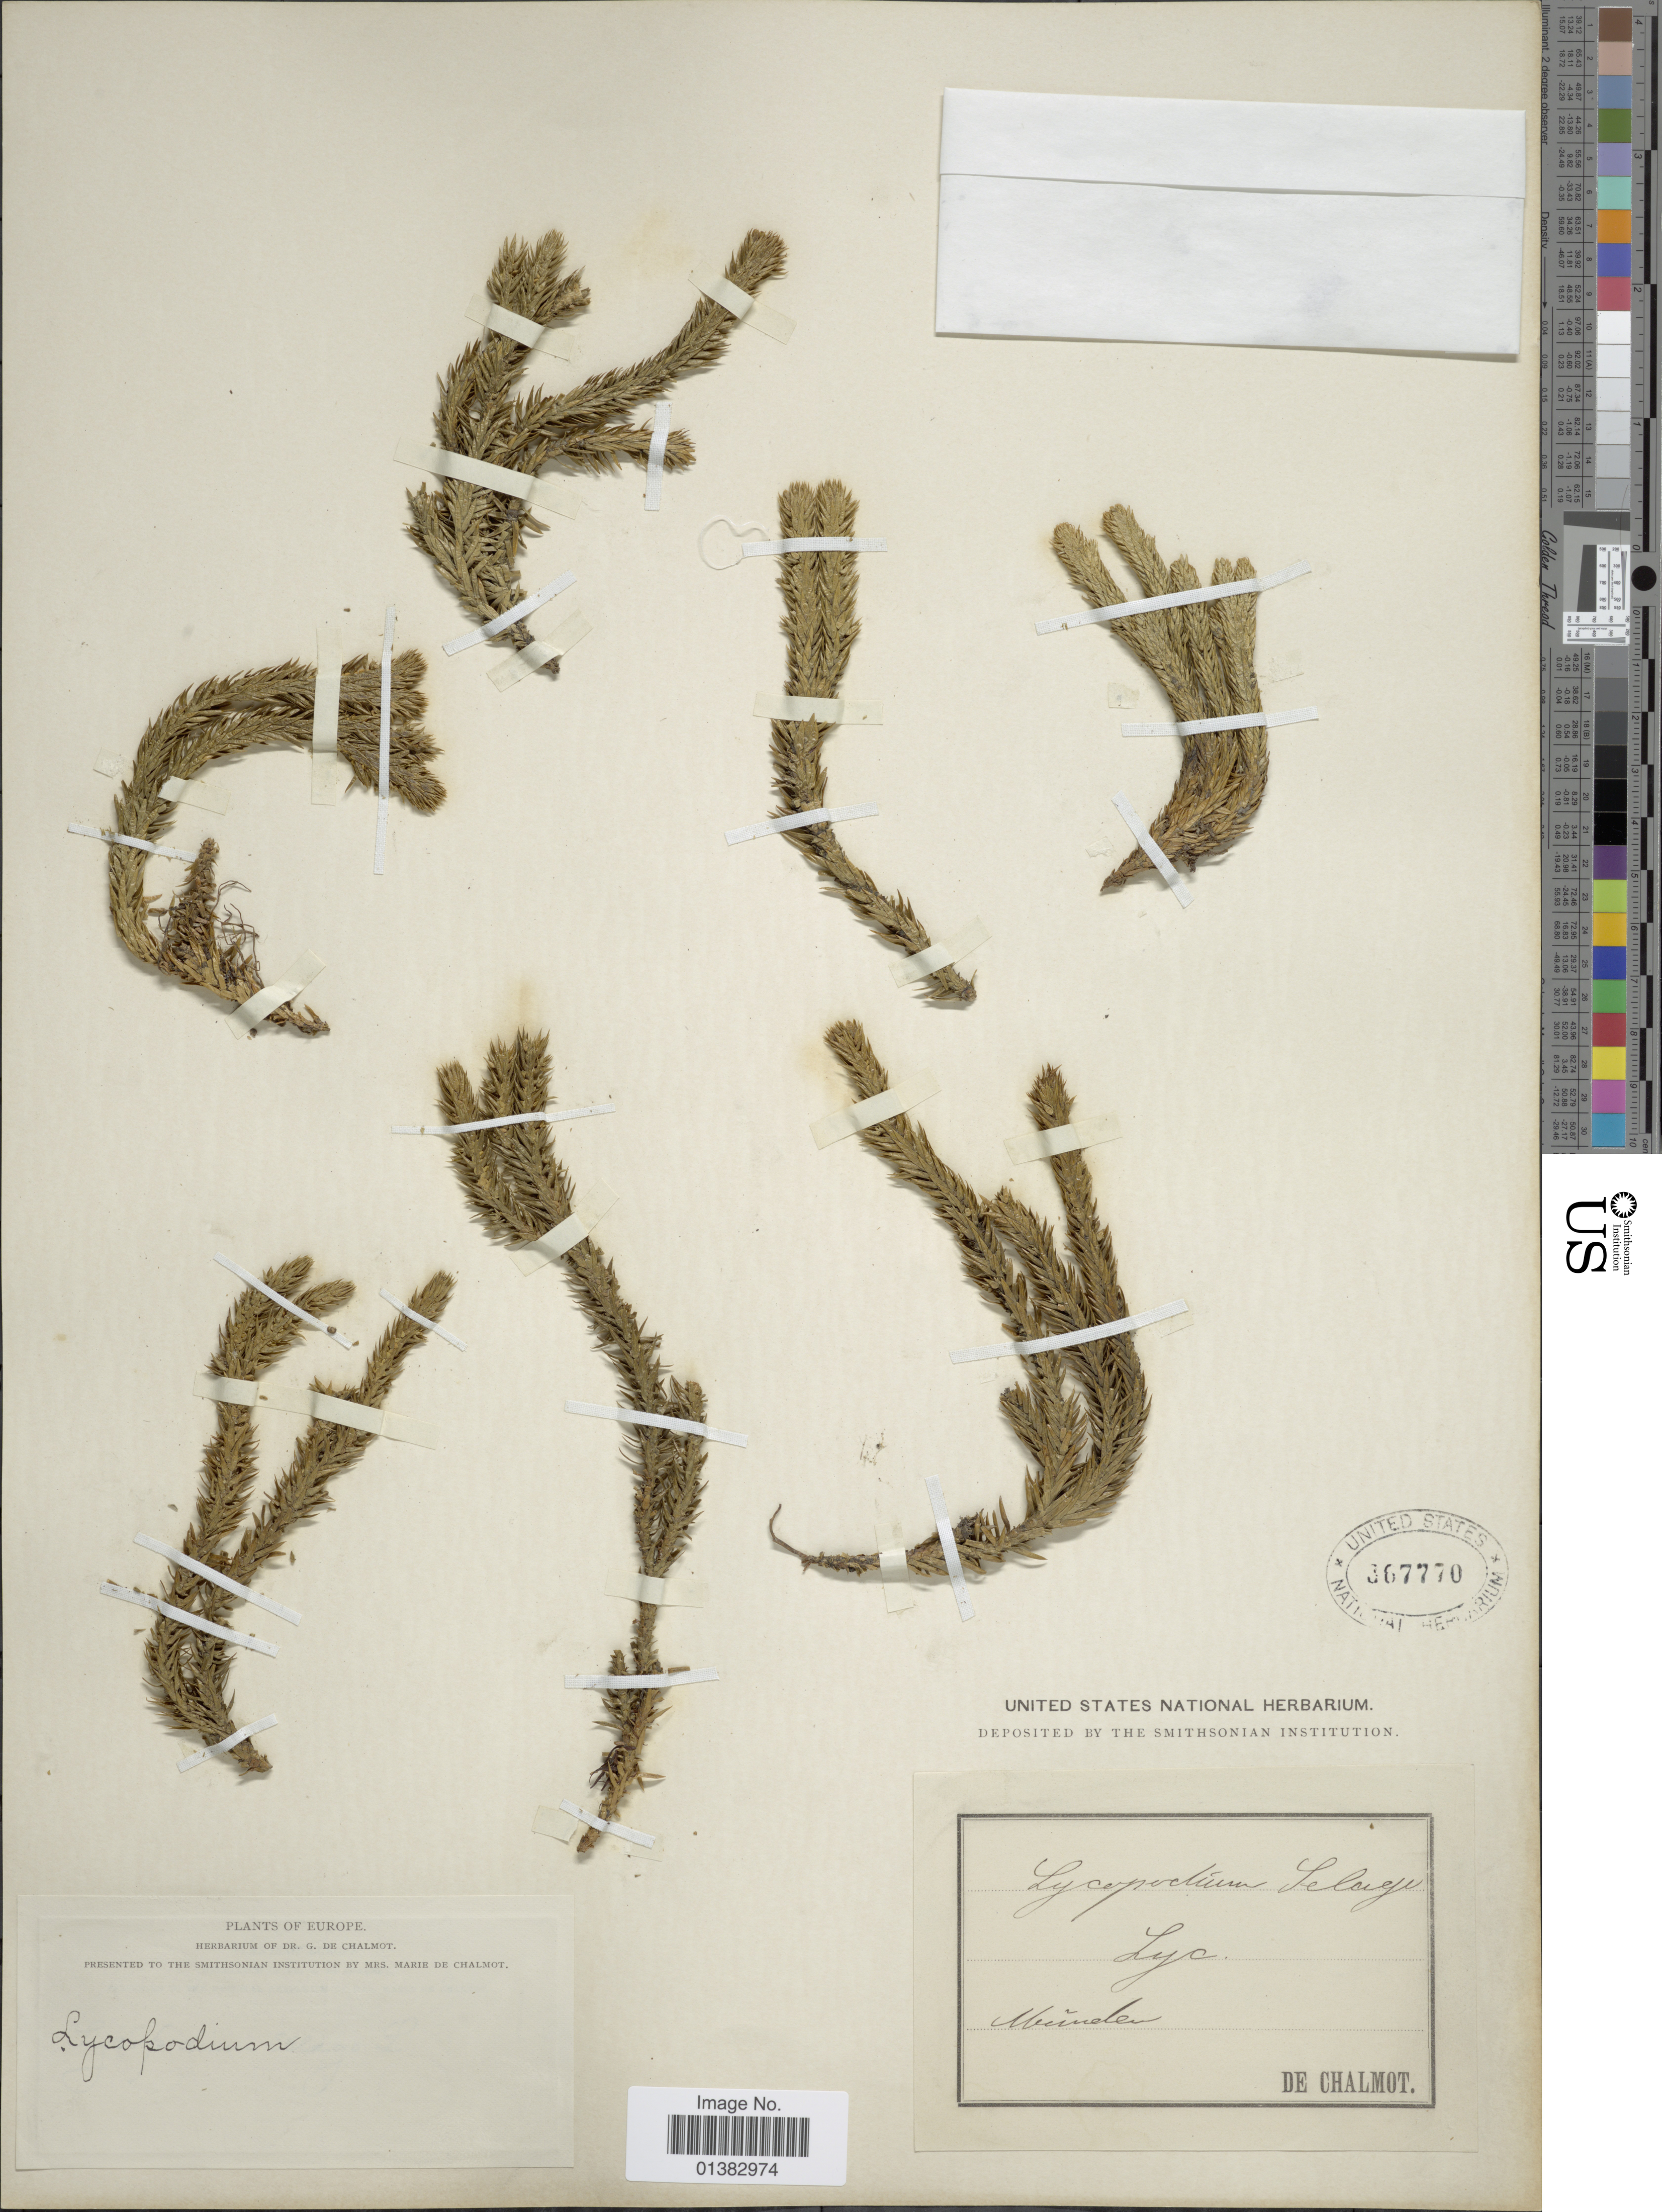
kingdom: Plantae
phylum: Tracheophyta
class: Lycopodiopsida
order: Lycopodiales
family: Lycopodiaceae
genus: Huperzia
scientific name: Huperzia selago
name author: (L.) Bernh. ex Schrank & Mart.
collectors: G. de Chalmot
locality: Münden [interpreted]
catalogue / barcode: US 367770